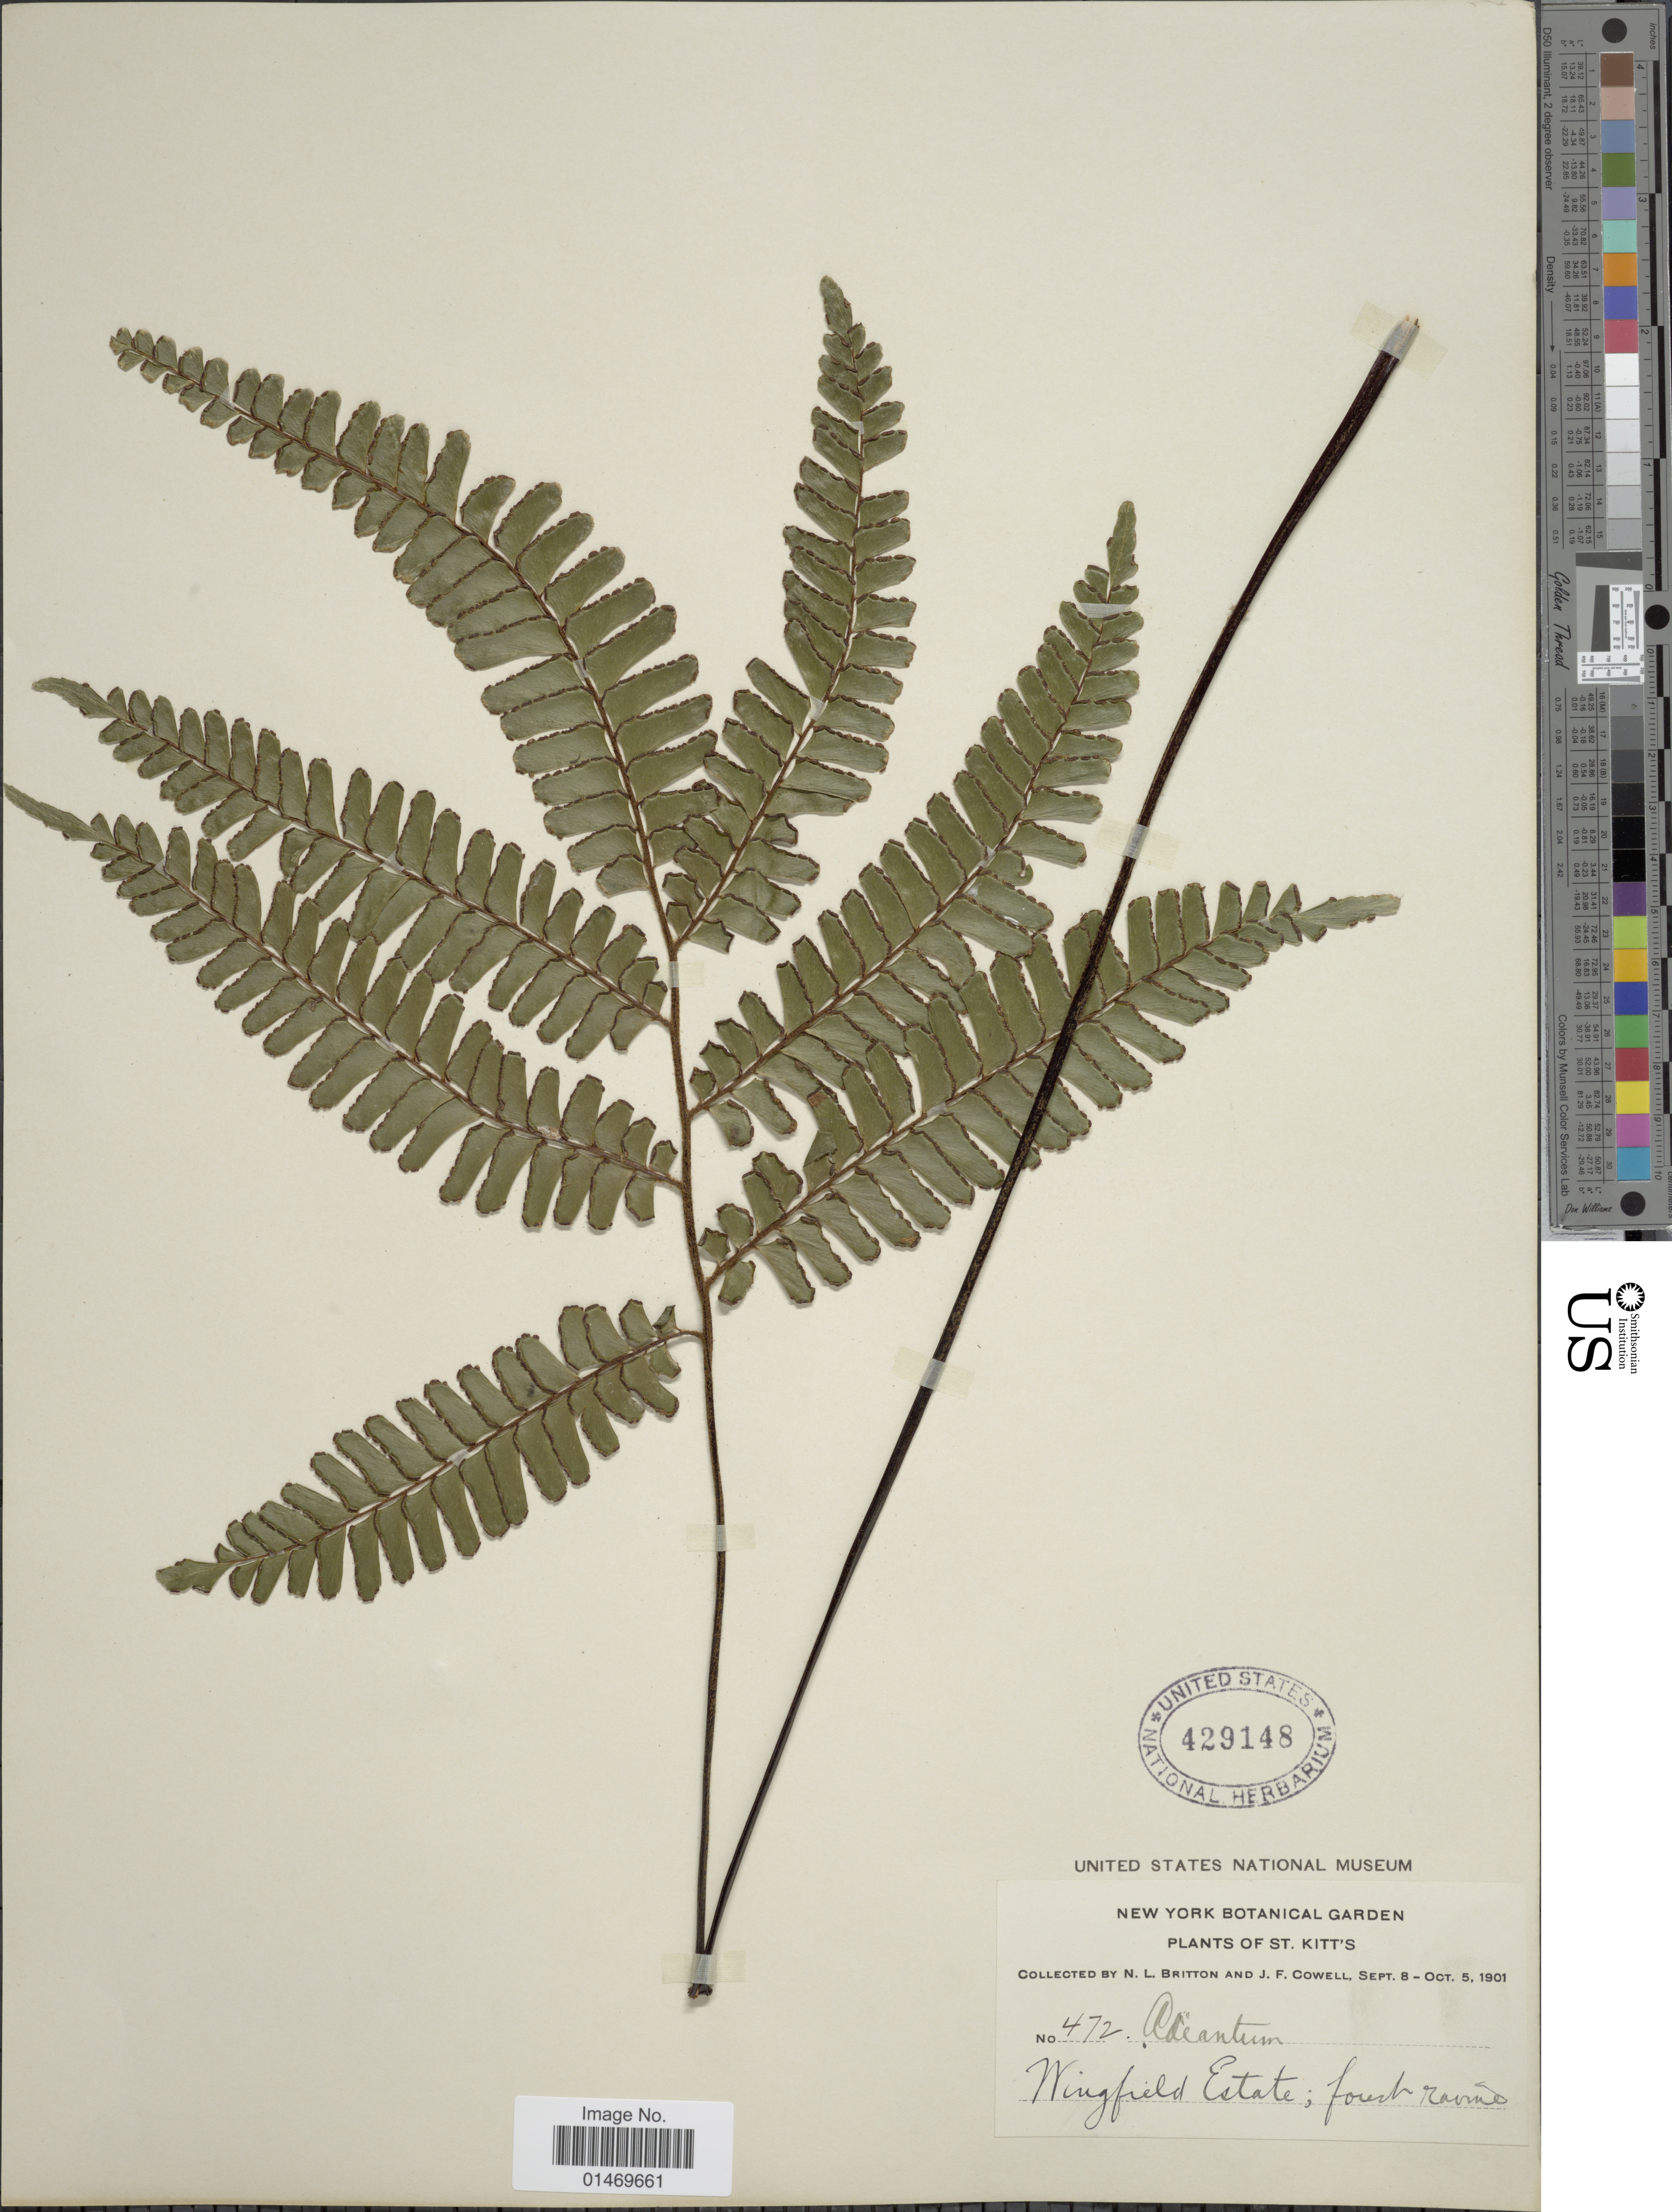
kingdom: Plantae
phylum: Tracheophyta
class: Polypodiopsida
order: Polypodiales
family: Pteridaceae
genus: Adiantum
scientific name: Adiantum tetraphyllum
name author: Humb. & Bonpl. ex Willd.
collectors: N. Britton & J. F. Cowell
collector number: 472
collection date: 1901-09-08/1901-10-05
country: St. Christopher-Nevis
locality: St. Kitt's Wingfield Estate; fourt ravine.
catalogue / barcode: US 429148